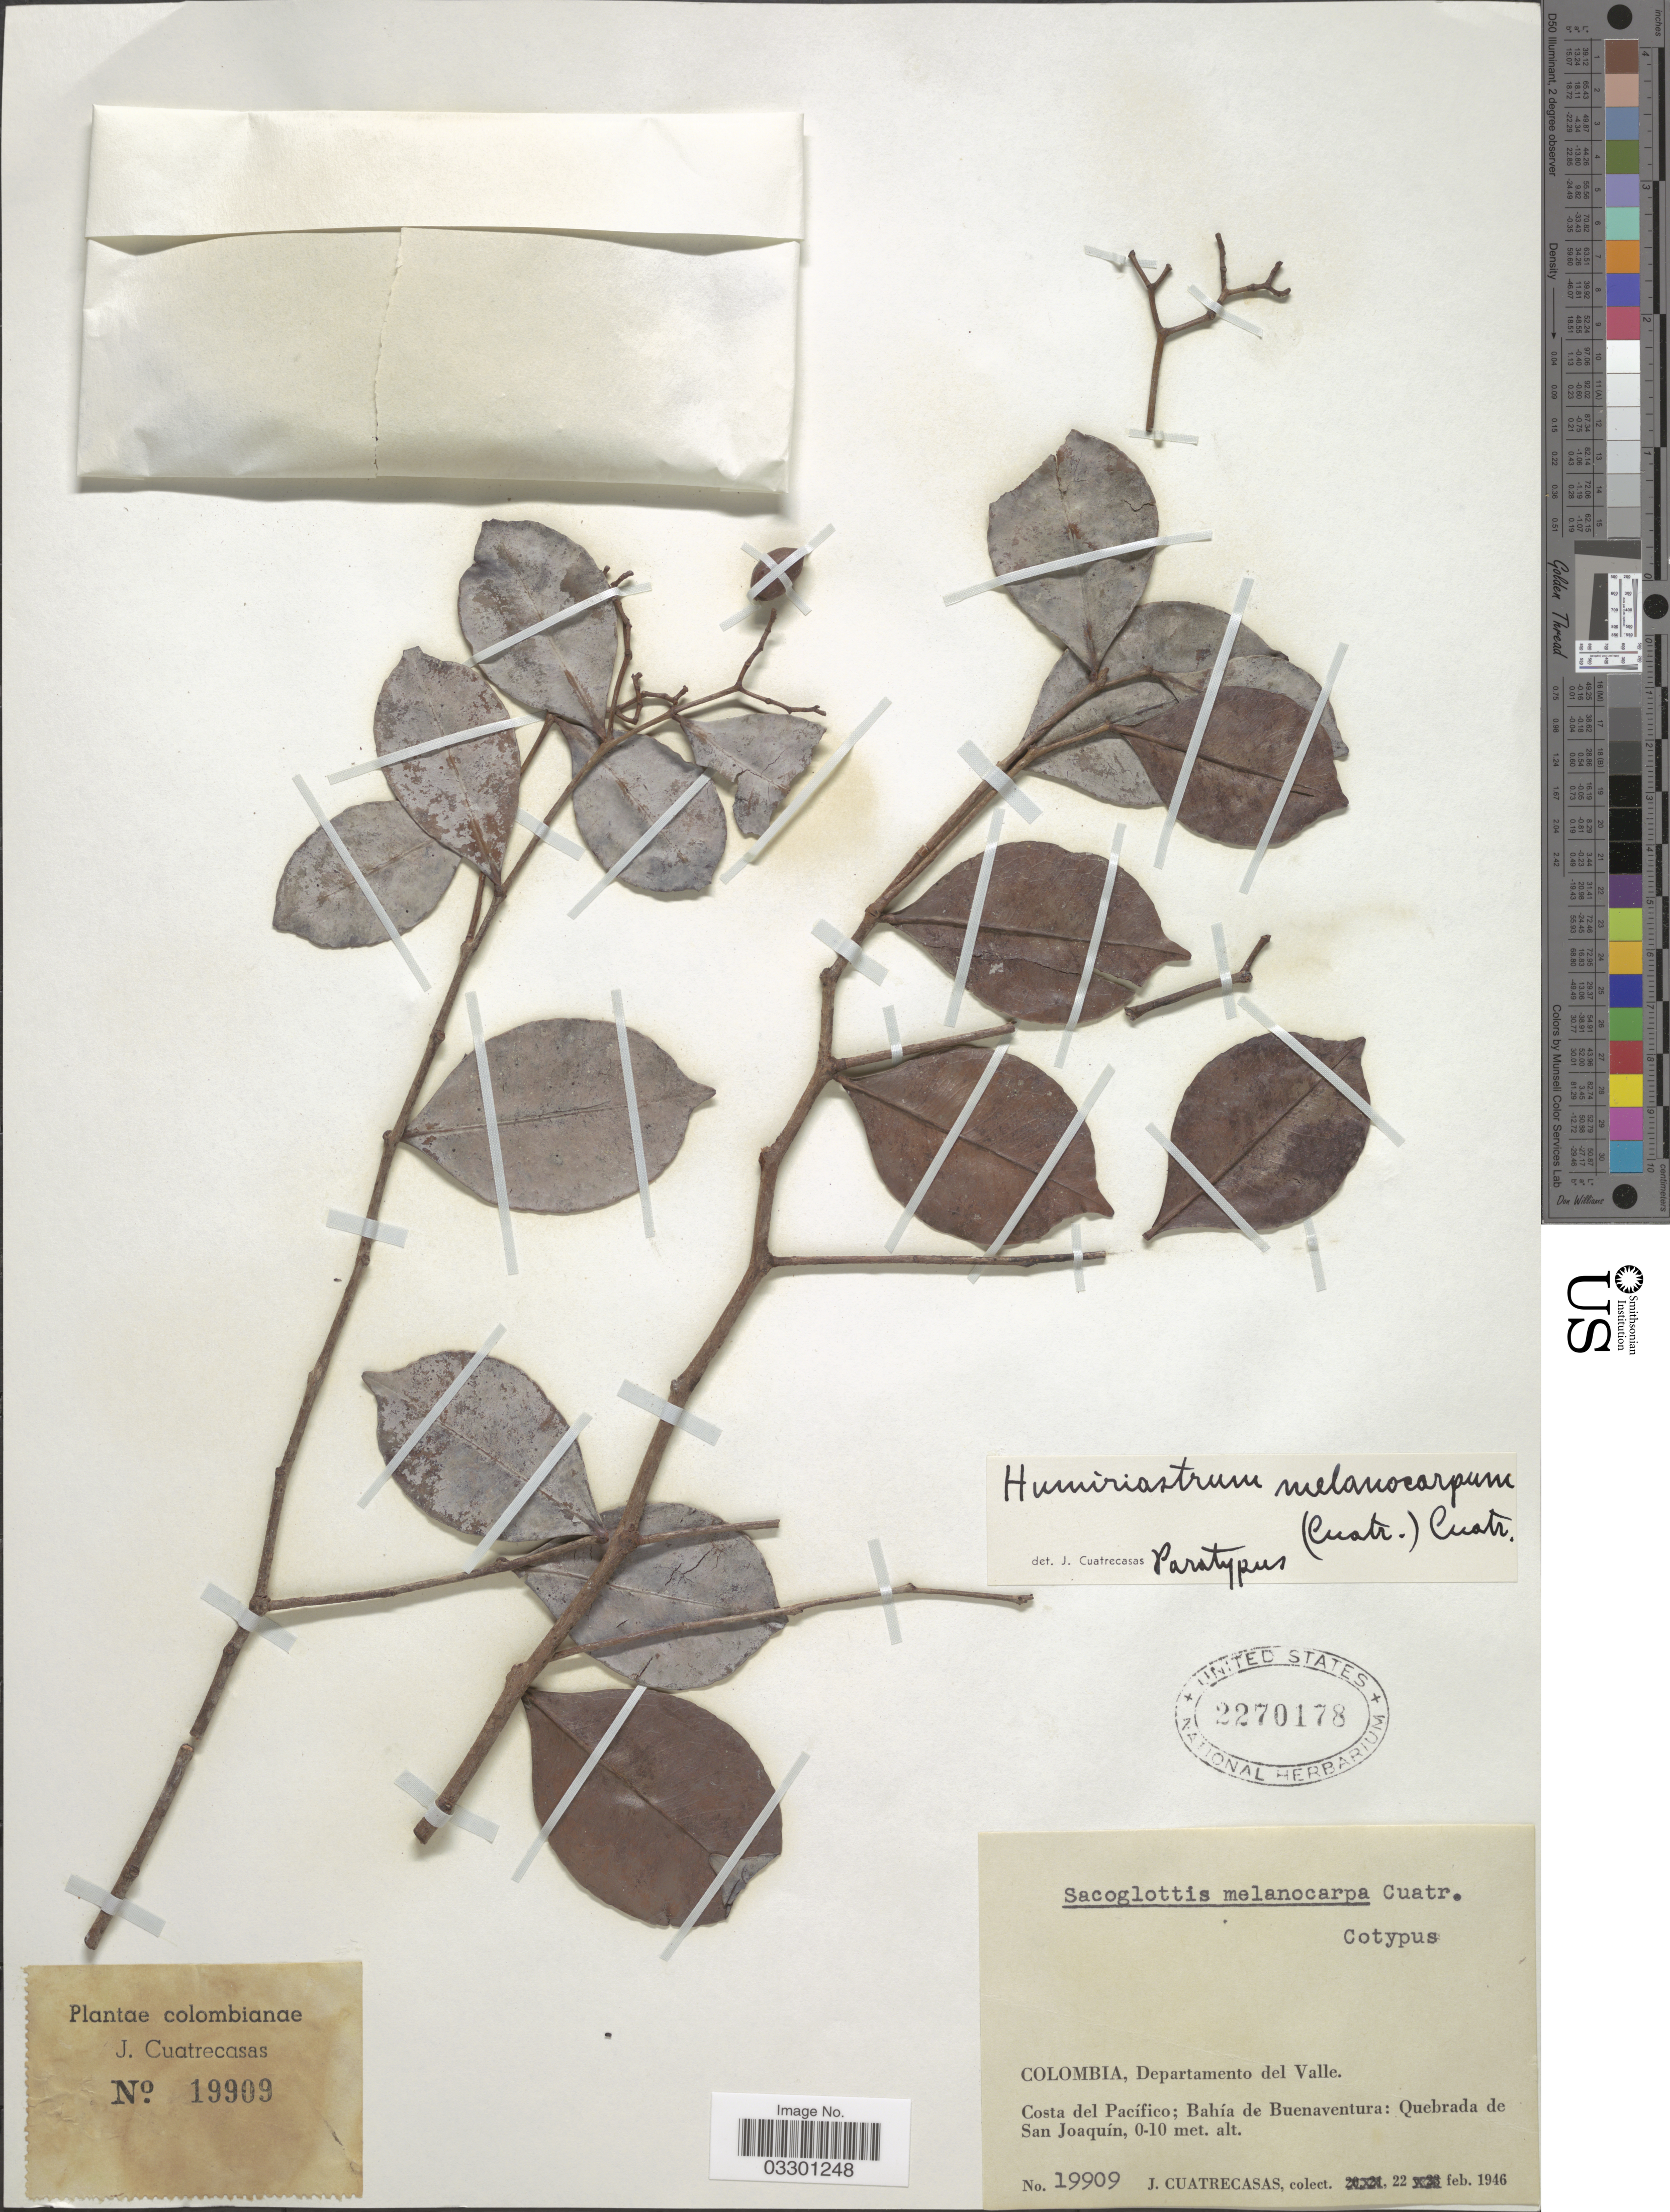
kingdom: Plantae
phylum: Tracheophyta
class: Magnoliopsida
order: Malpighiales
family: Humiriaceae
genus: Humiriastrum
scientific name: Humiriastrum melanocarpum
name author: (Cuatrec.) Cuatrec.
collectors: J. Cuatrecasas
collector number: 19909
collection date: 1946-02-22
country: Colombia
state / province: Valle del Cauca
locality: Departamento del Valle. Costa del Pacífico; Bahía de Buenaventura: Quebrada de San Joaquín.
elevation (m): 0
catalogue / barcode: US 2270178